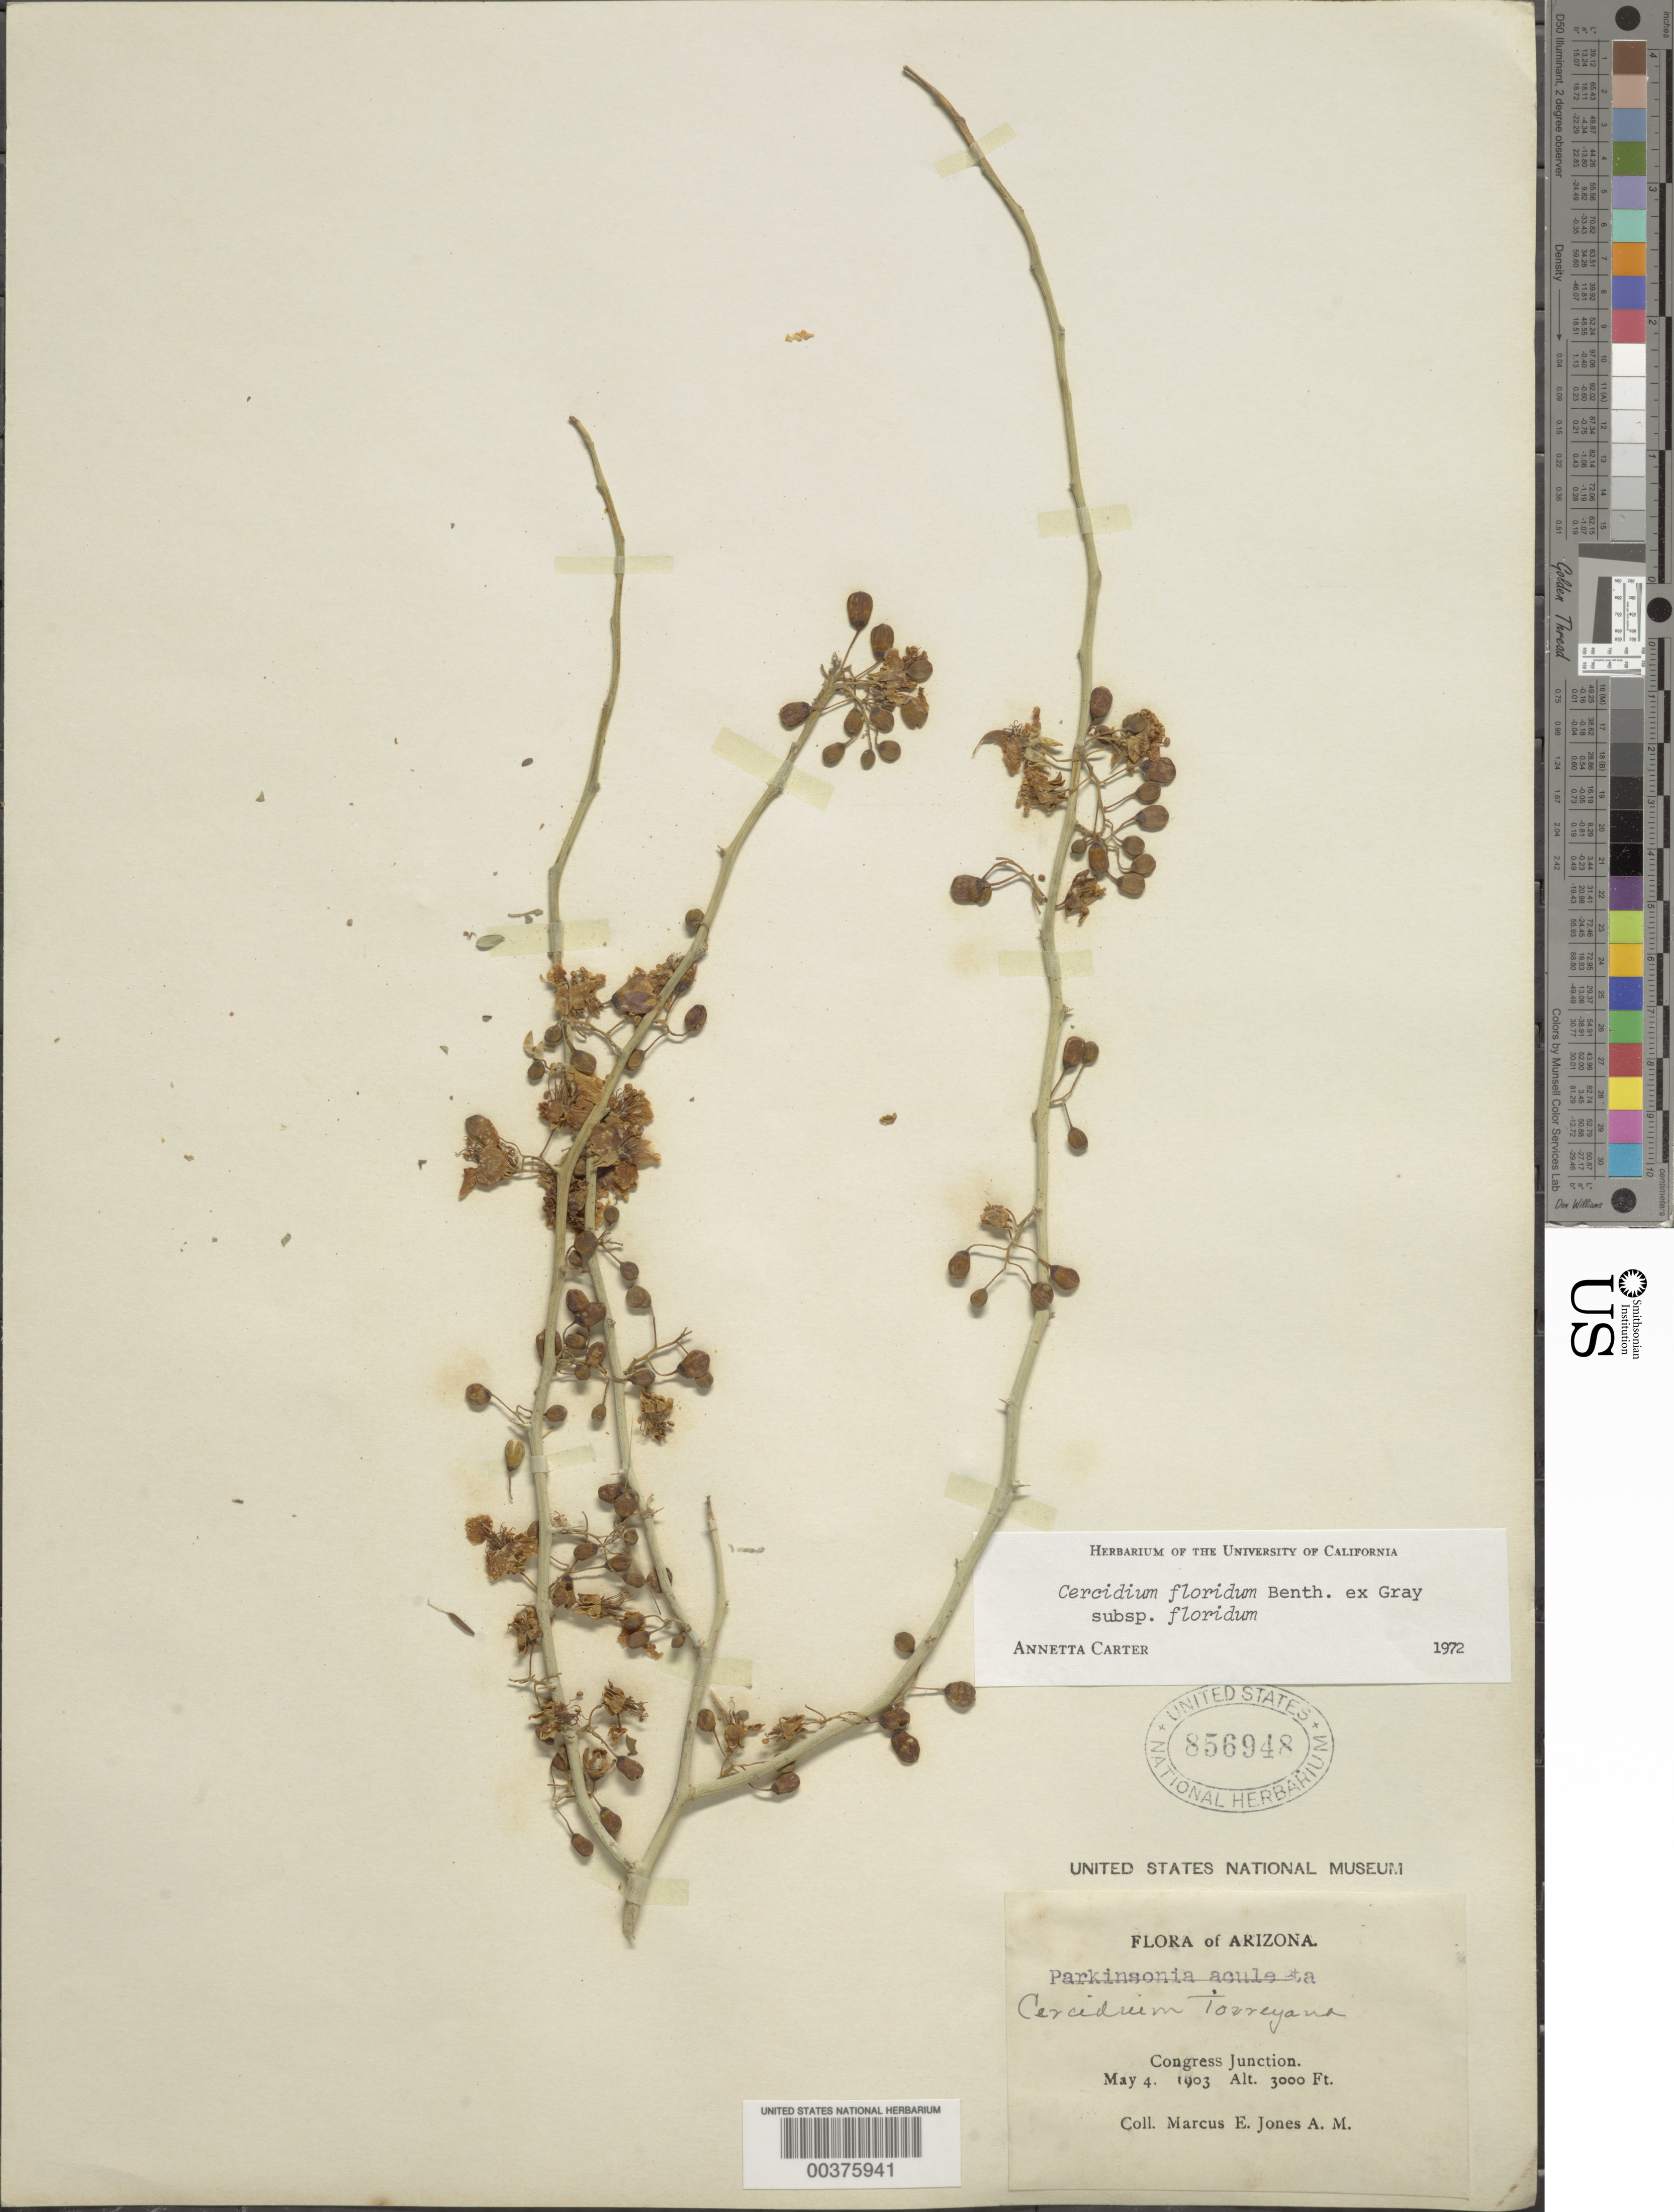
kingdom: Plantae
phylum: Tracheophyta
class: Magnoliopsida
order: Fabales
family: Fabaceae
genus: Parkinsonia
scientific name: Parkinsonia florida subsp. florida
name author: (Benth. ex A. Gray) S. Watson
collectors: M. E. Jones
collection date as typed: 04 May 1903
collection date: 1903-05-04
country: United States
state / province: Arizona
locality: Congress junction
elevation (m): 914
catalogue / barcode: US 856948